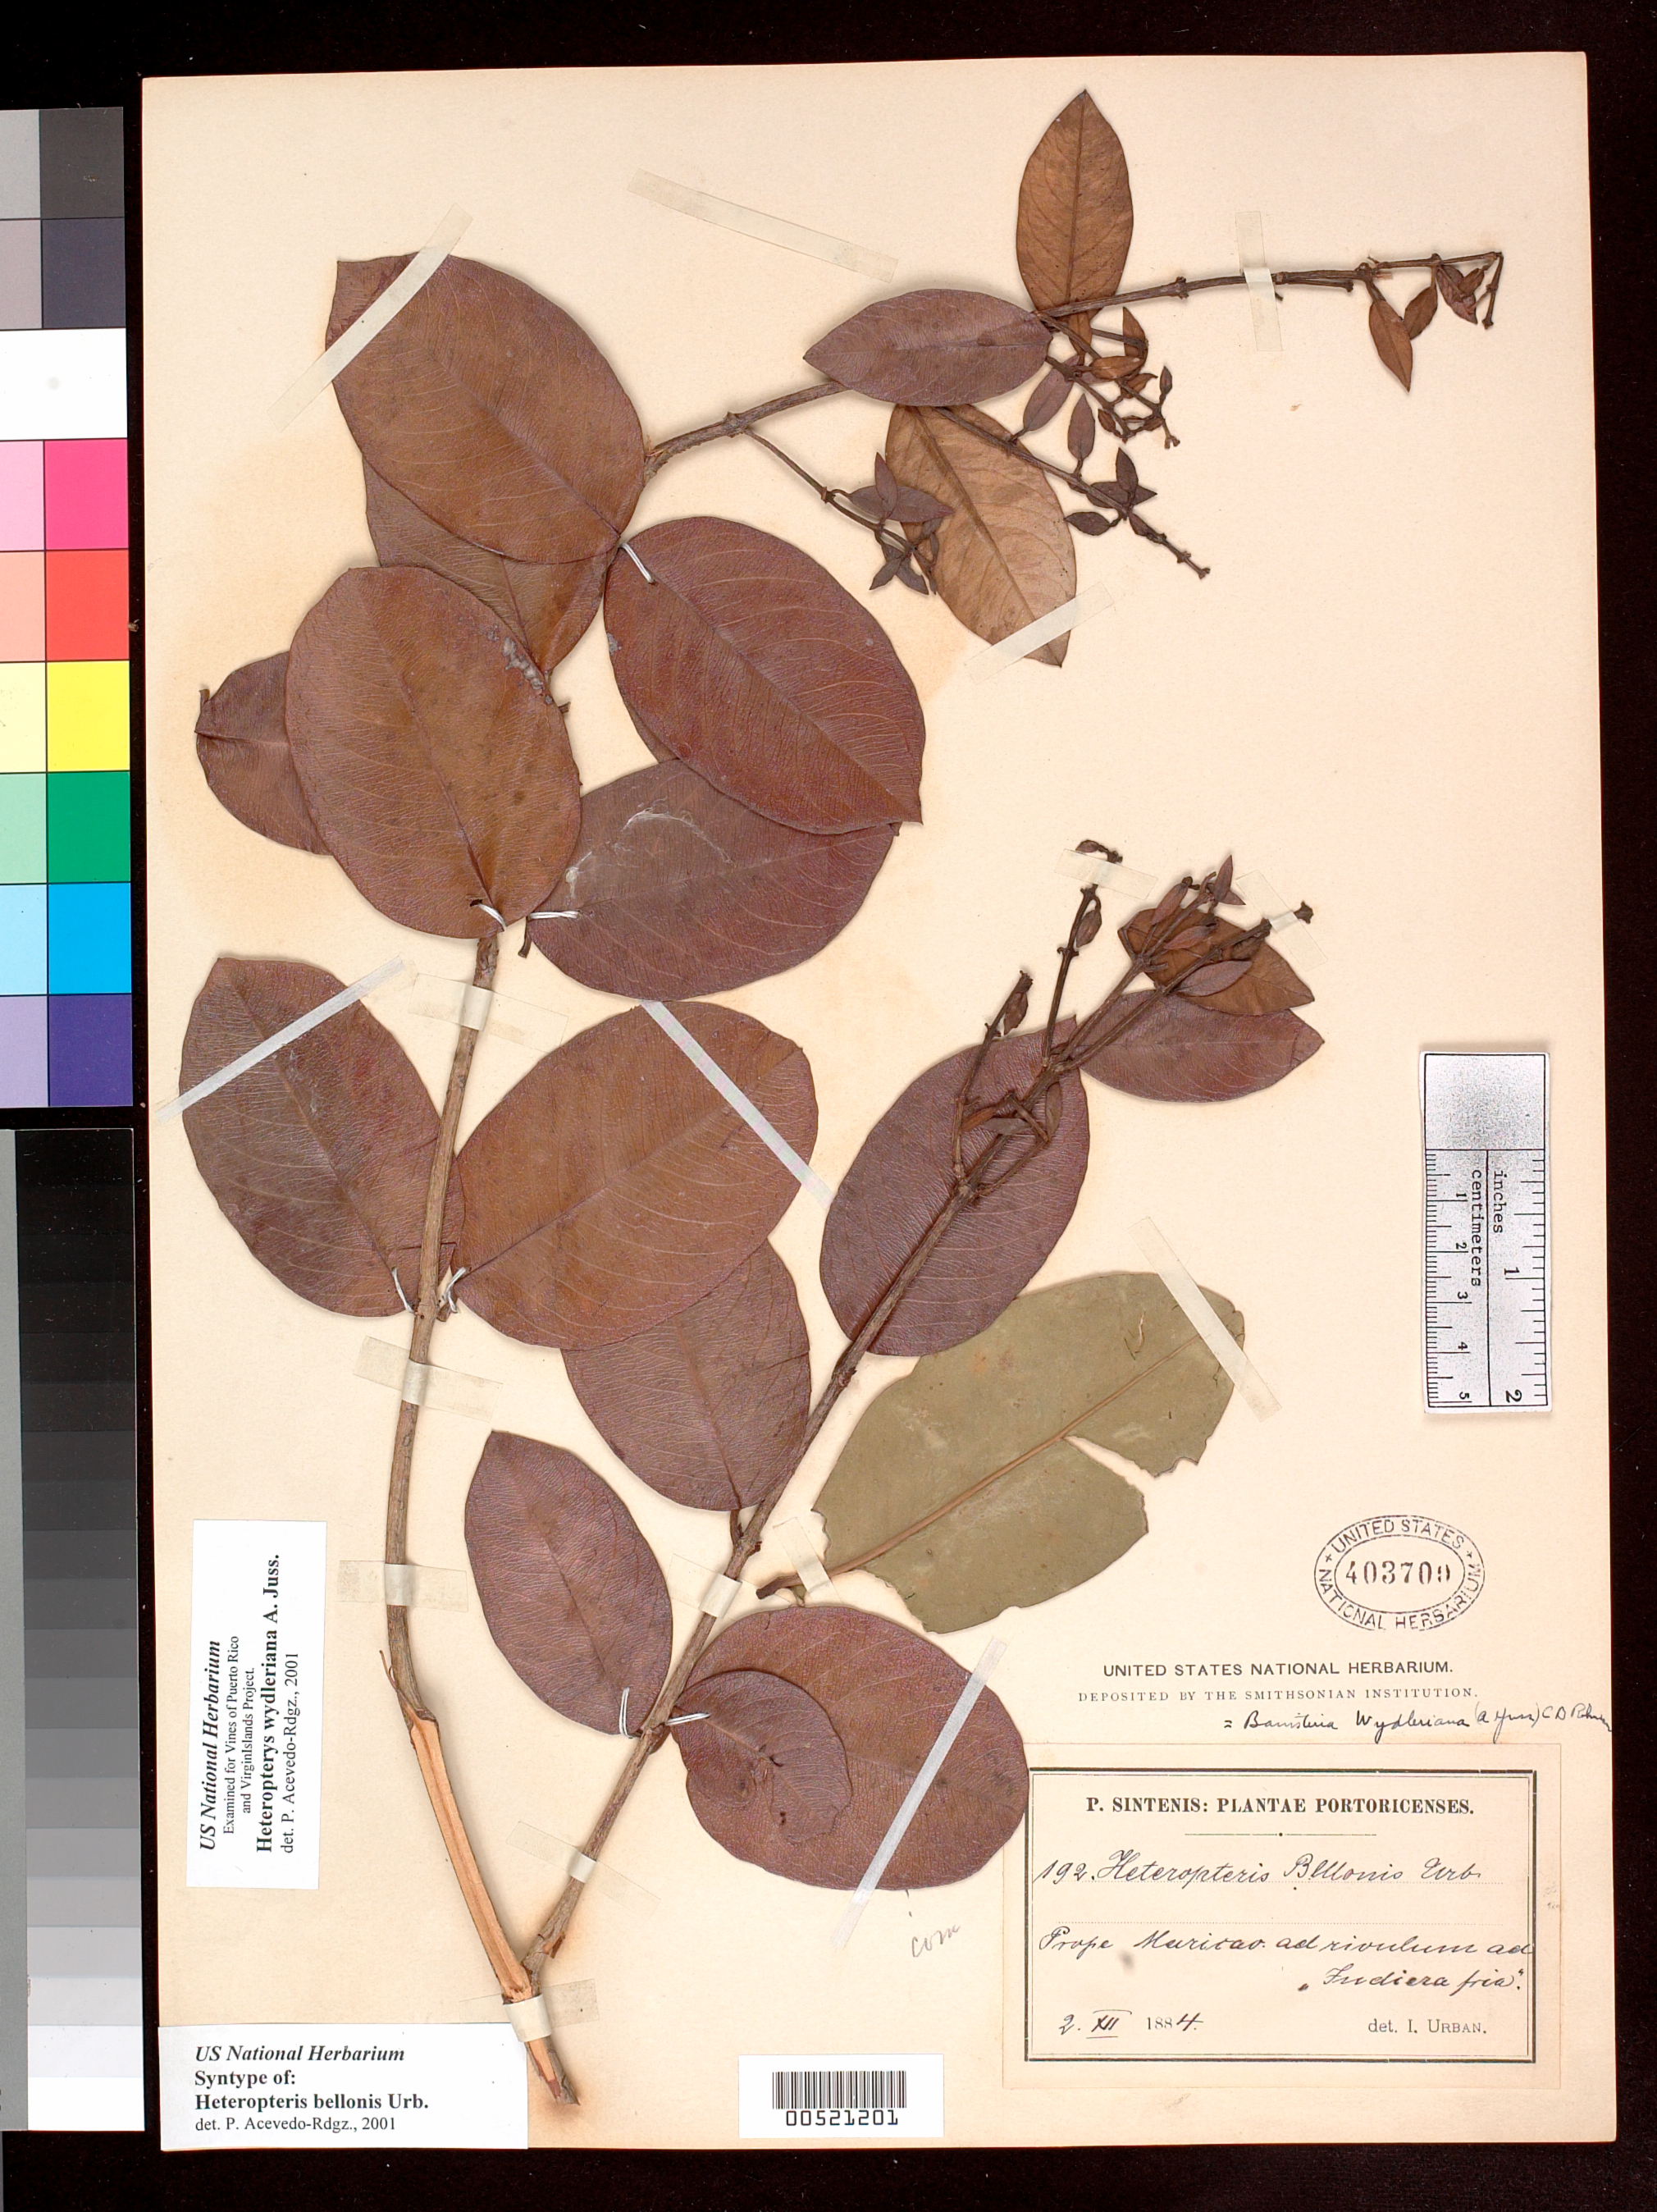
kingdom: Plantae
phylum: Tracheophyta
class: Magnoliopsida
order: Malpighiales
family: Malpighiaceae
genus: Heteropterys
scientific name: Heteropterys bellonis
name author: Urb.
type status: Syntype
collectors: P. Sintenis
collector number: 192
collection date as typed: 02 Jul 1884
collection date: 1884-07-02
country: Puerto Rico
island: Greater Antilles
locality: Prope Maritao ad rivulum ad "Frediera fria".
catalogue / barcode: US 403709